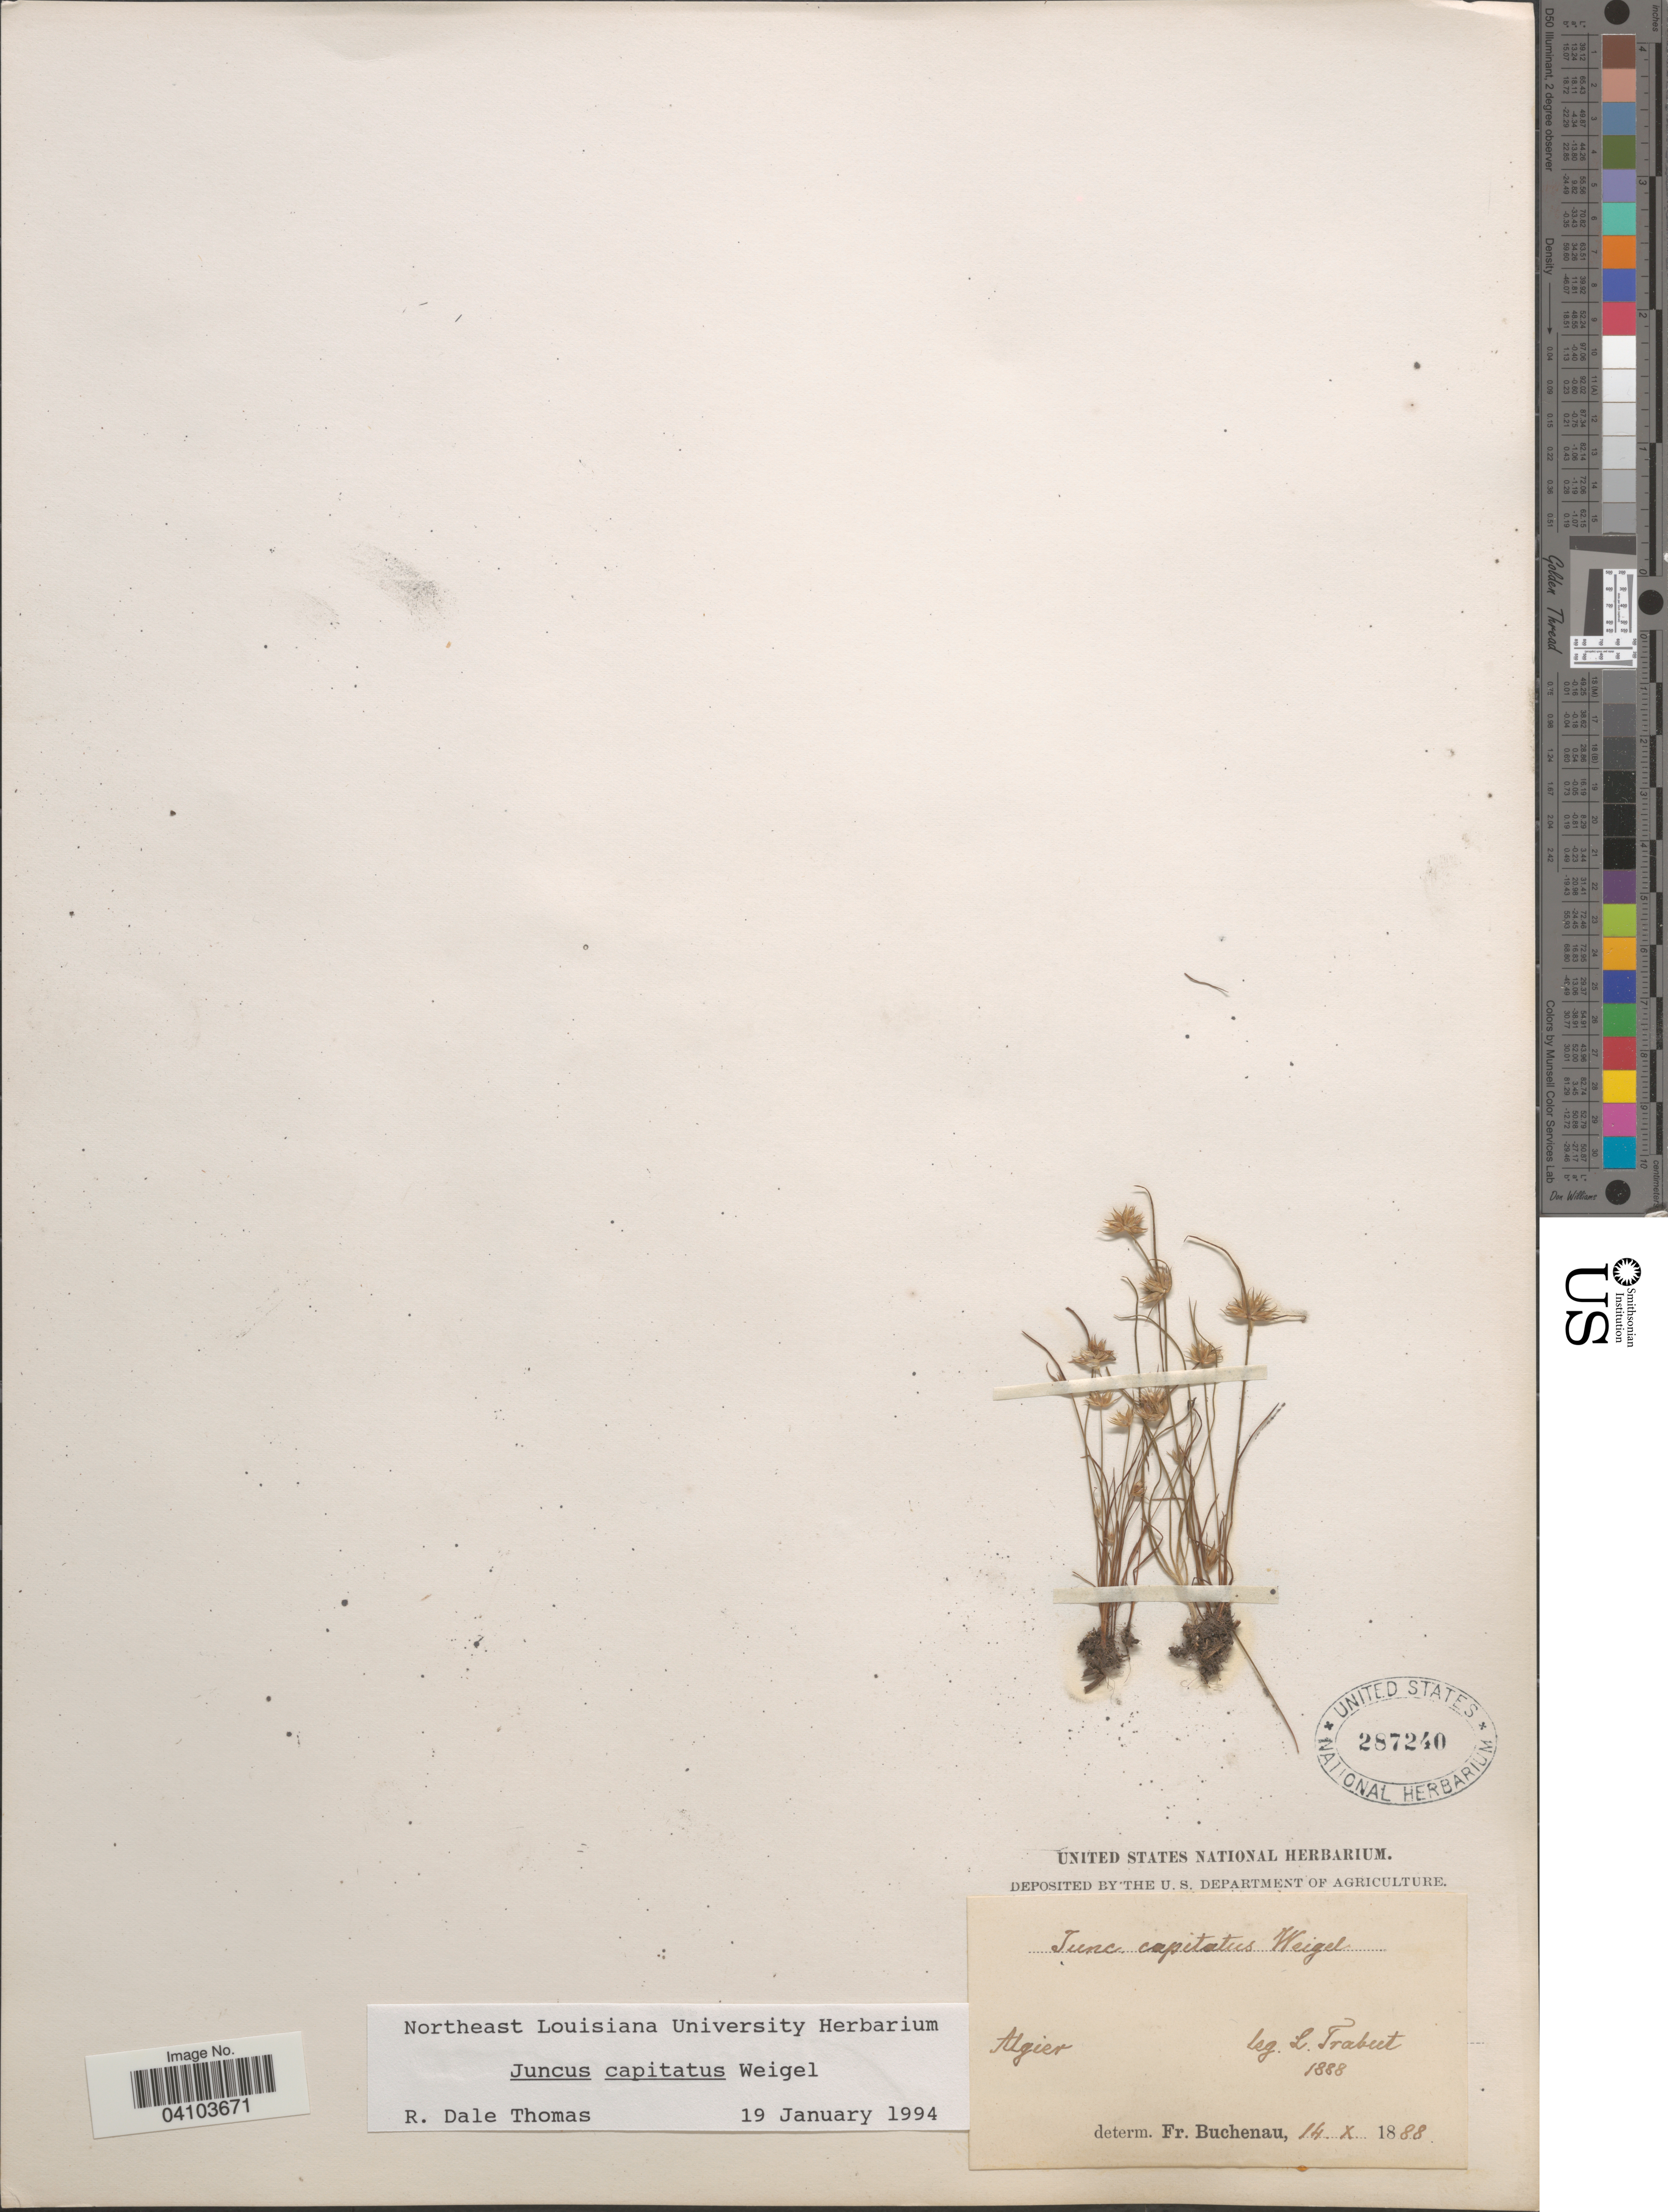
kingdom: Plantae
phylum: Tracheophyta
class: Liliopsida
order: Poales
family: Juncaceae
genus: Juncus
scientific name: Juncus capitatus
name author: Weigel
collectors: L. Trabut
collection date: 1888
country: Algeria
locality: Algier.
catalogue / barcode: US 287240